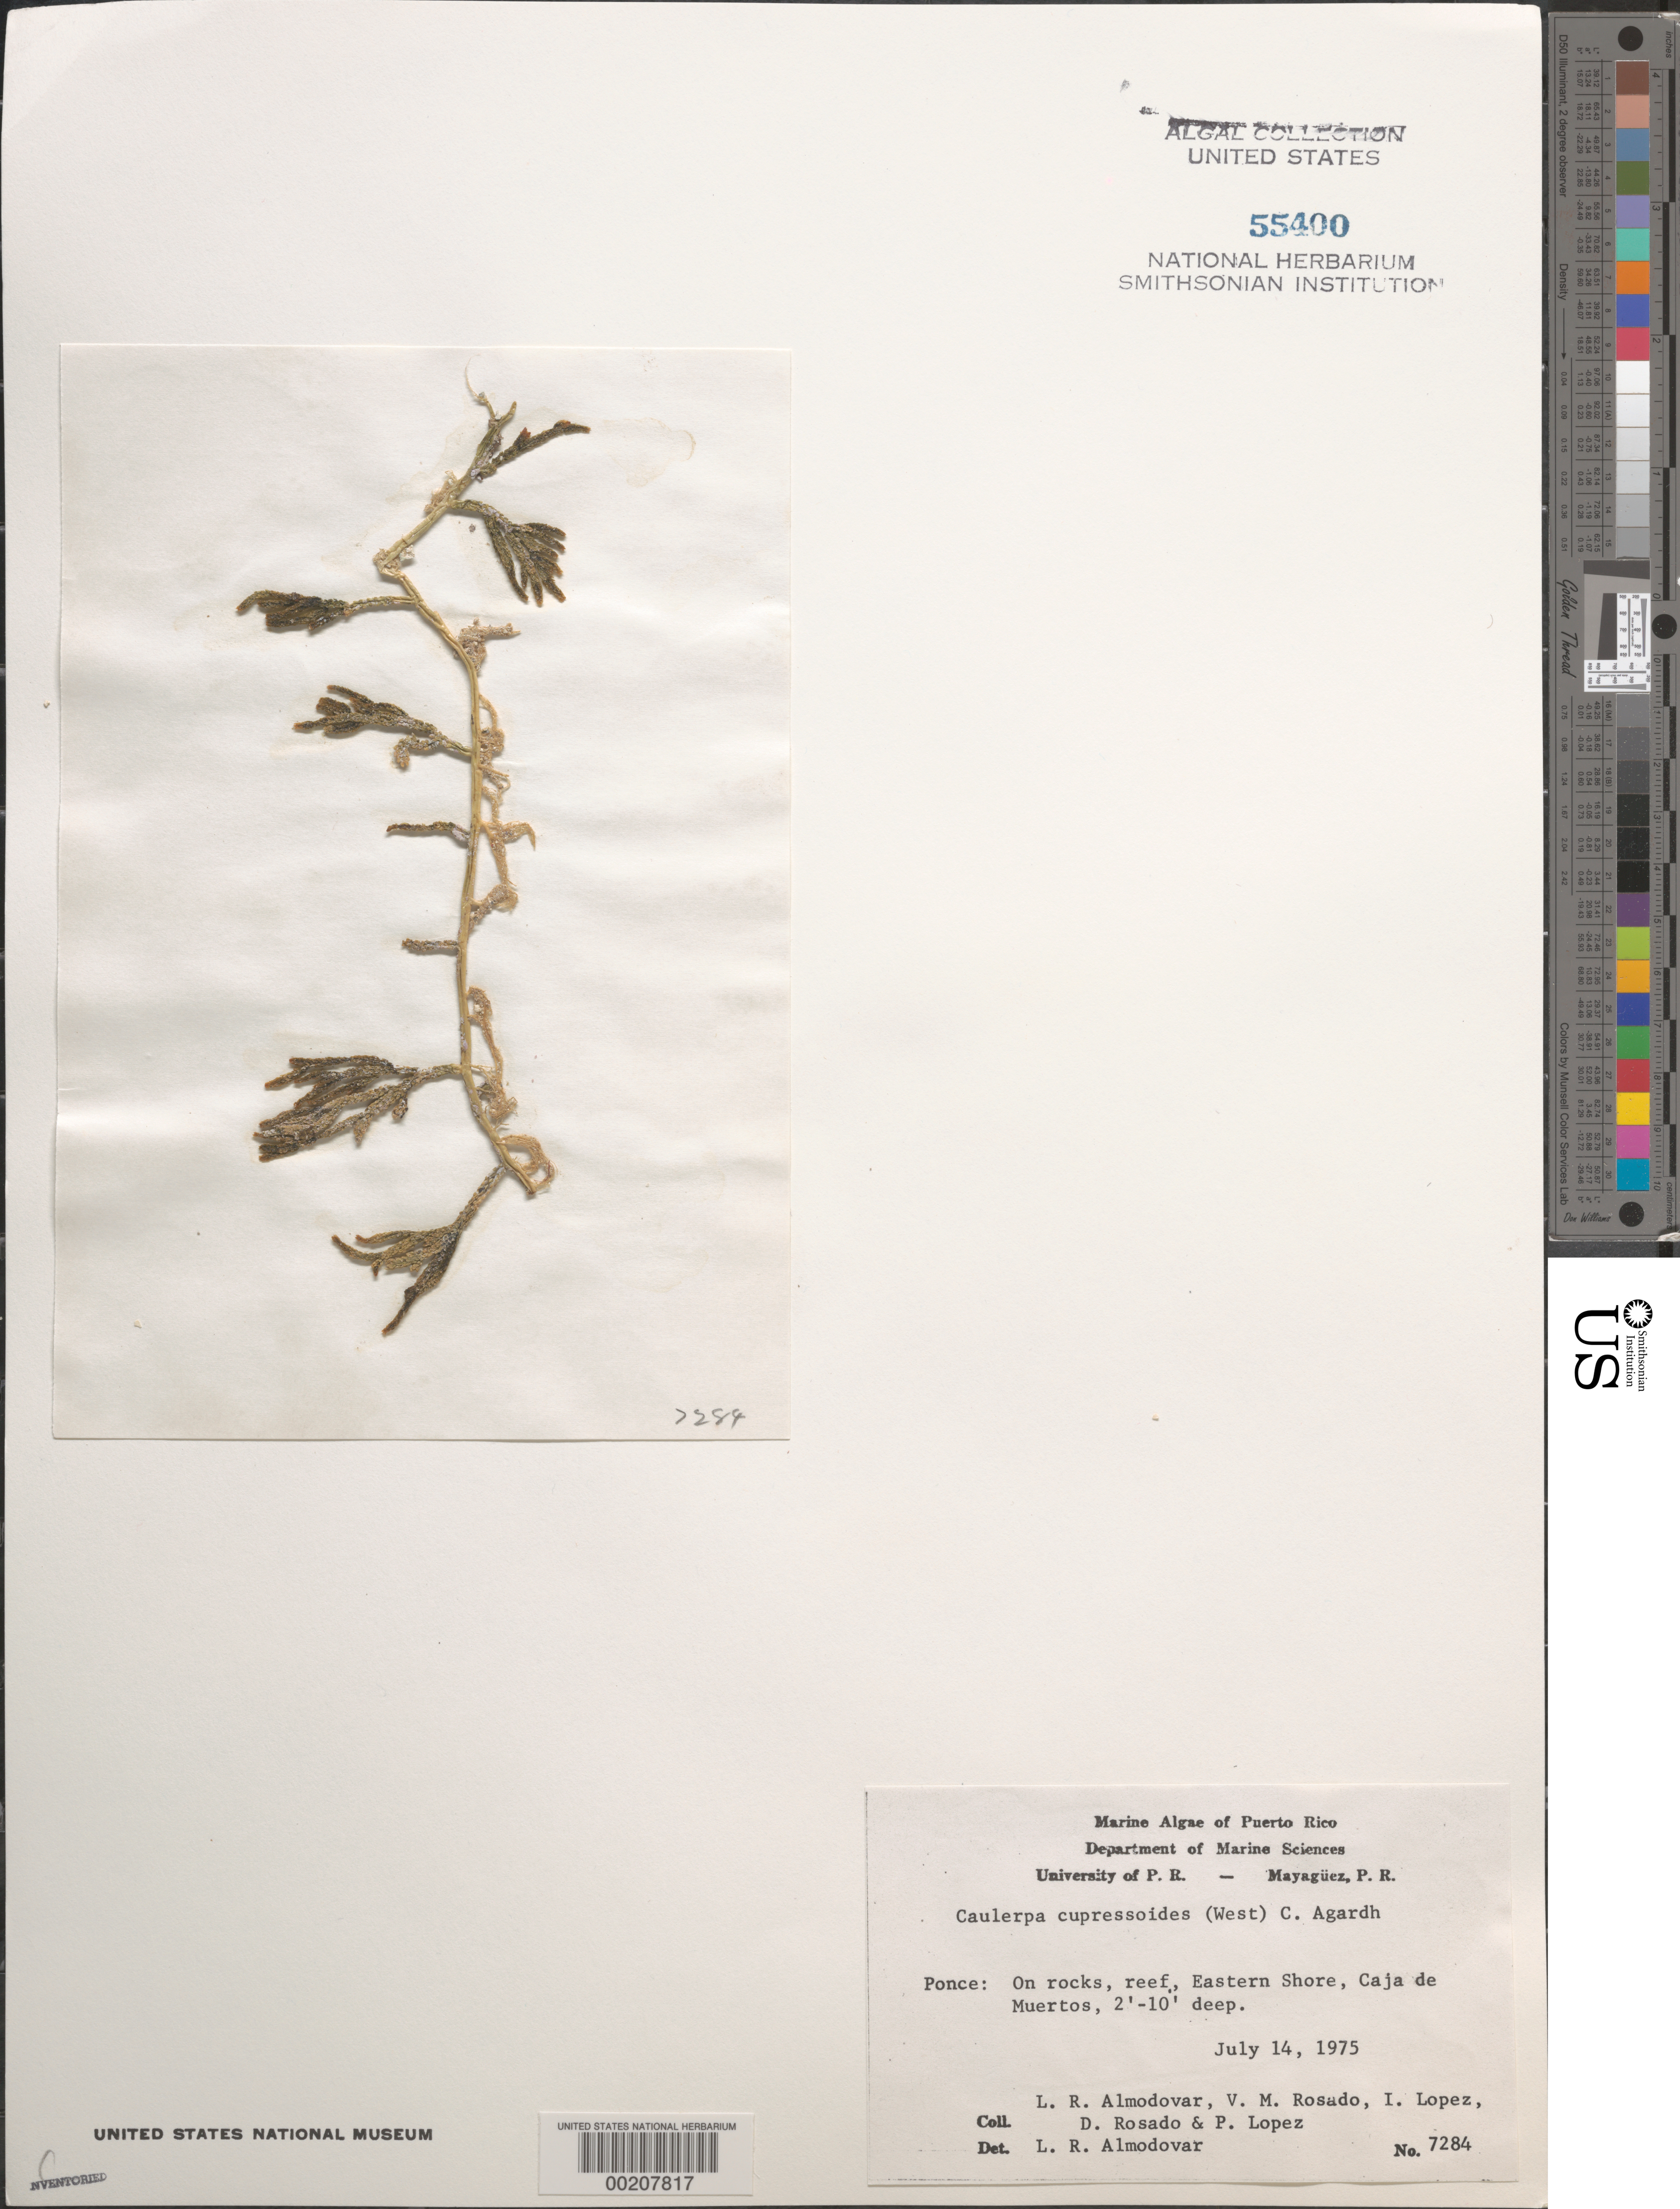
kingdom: Plantae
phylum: Chlorophyta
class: Ulvophyceae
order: Bryopsidales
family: Caulerpaceae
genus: Caulerpa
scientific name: Caulerpa cupressoides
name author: (Vahl) C. Agardh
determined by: Almodovar, L. R.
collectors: L. Almodovar, V. Rosado, I. Lopéz, D. Rosado & P. Lopez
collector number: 7284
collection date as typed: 14 Jul 1975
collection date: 1975-07-14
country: Puerto Rico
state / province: Ponce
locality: Caja de muertos, eastern shore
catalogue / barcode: US 55400